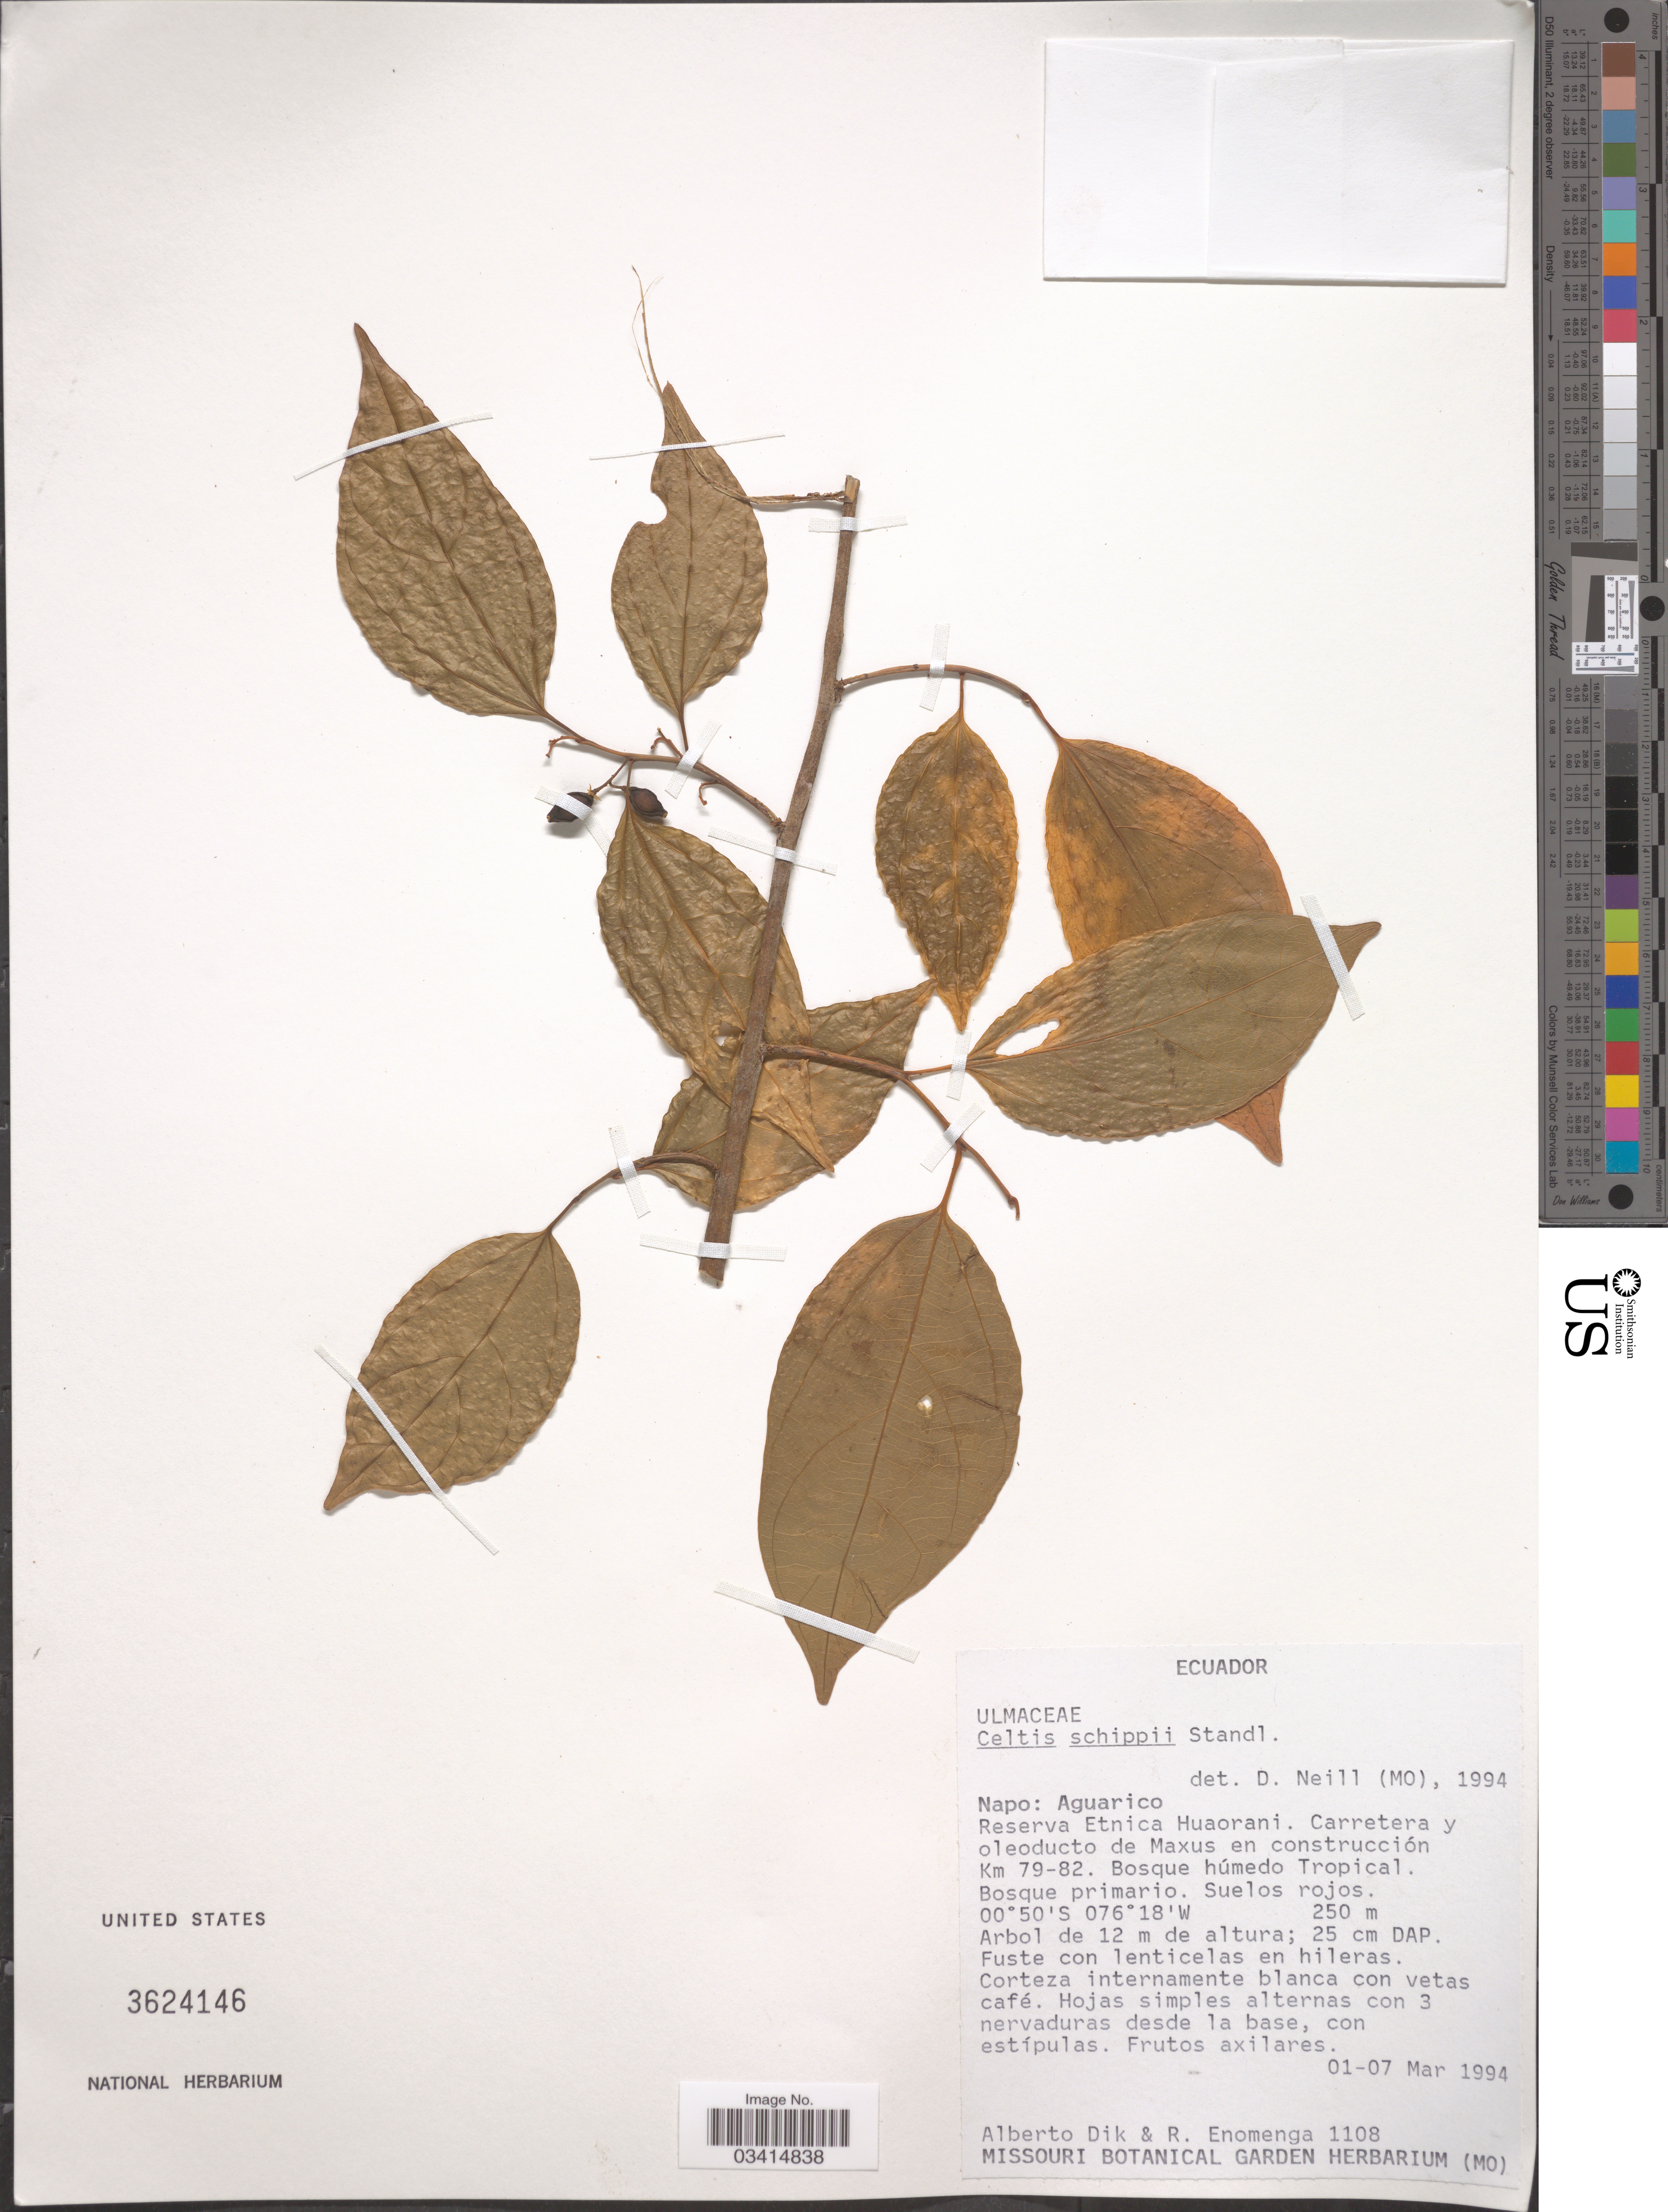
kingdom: Plantae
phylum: Tracheophyta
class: Magnoliopsida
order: Rosales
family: Cannabaceae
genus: Celtis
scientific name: Celtis schippii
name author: Standl.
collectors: A. Dik & R. Enomenga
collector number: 1108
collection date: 1994-03-01/1994-03-07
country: Ecuador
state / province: Napo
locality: Aguarico. Reserva Etnica Huaorani. Carretera y oleoducto de Maxus en construcción Km 79-82.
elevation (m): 250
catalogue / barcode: US 3624146